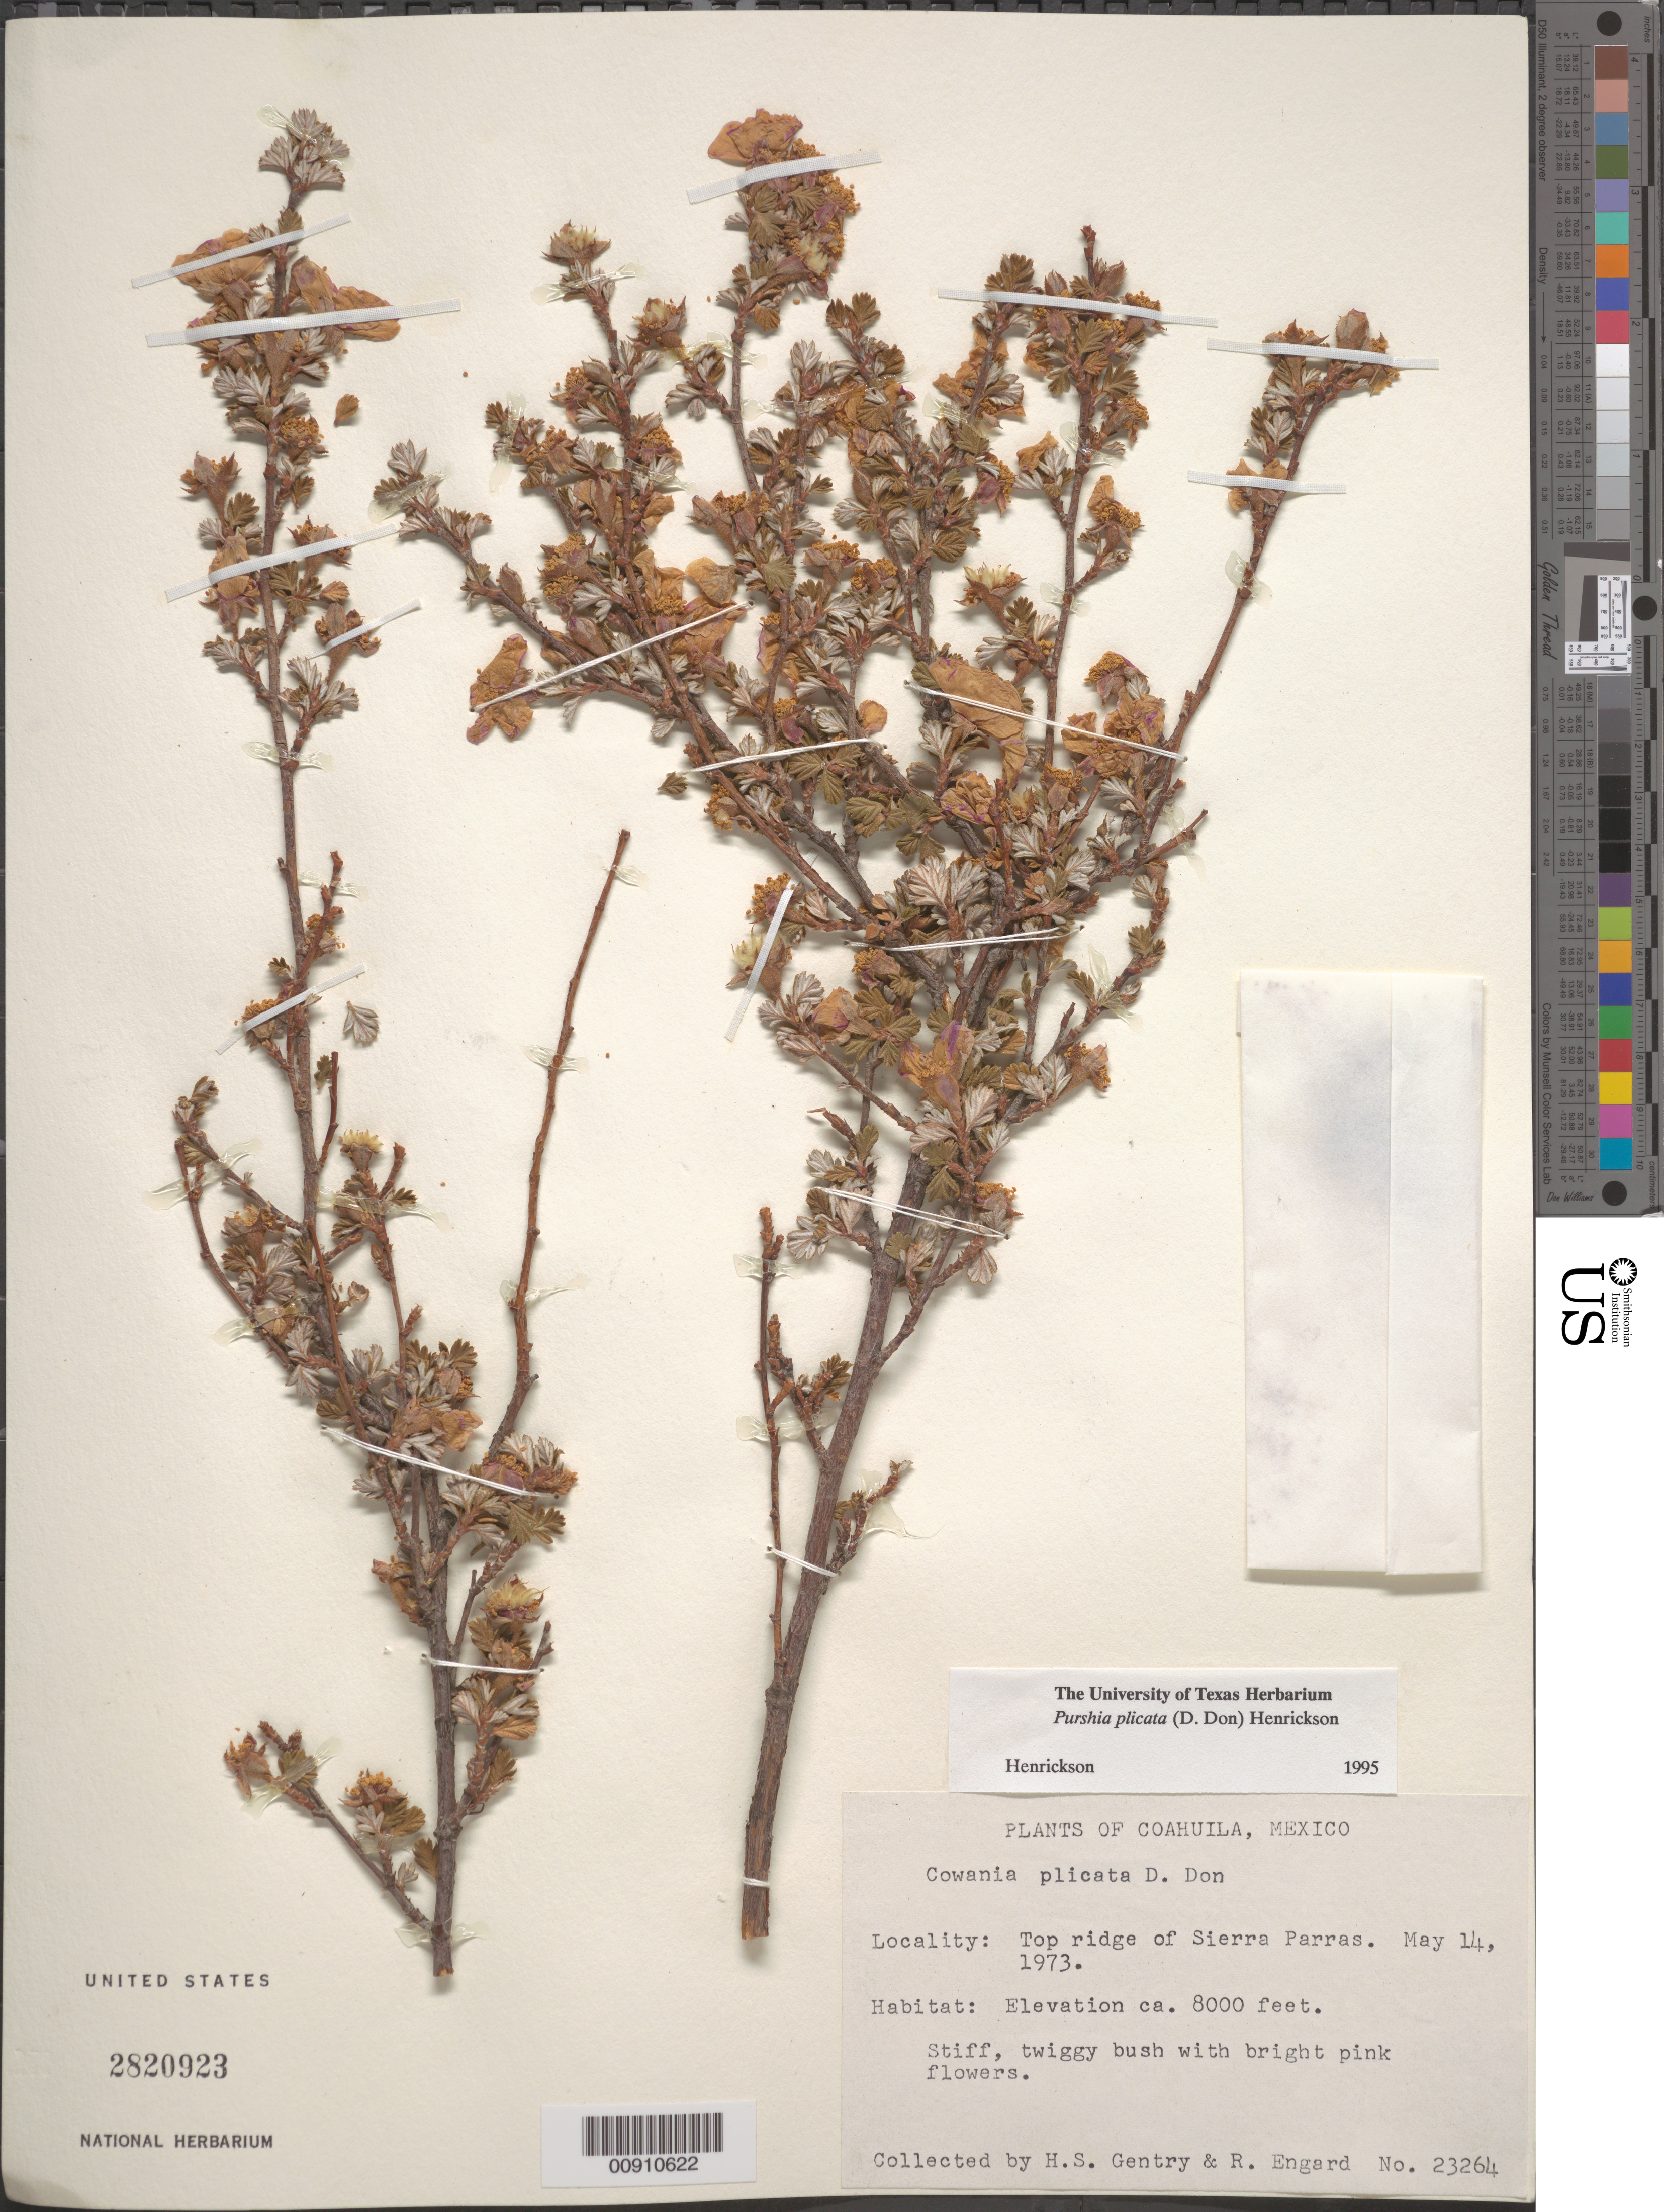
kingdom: Plantae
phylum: Tracheophyta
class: Magnoliopsida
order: Rosales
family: Rosaceae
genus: Purshia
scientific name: Purshia plicata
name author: (D. Don) Henrickson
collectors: H. S. Gentry & R. Engard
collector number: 23264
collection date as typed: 14 May 1973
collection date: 1973-05-14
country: Mexico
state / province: Coahuila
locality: Top ridge of Sierra Parras.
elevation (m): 2438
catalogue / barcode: US 2820923